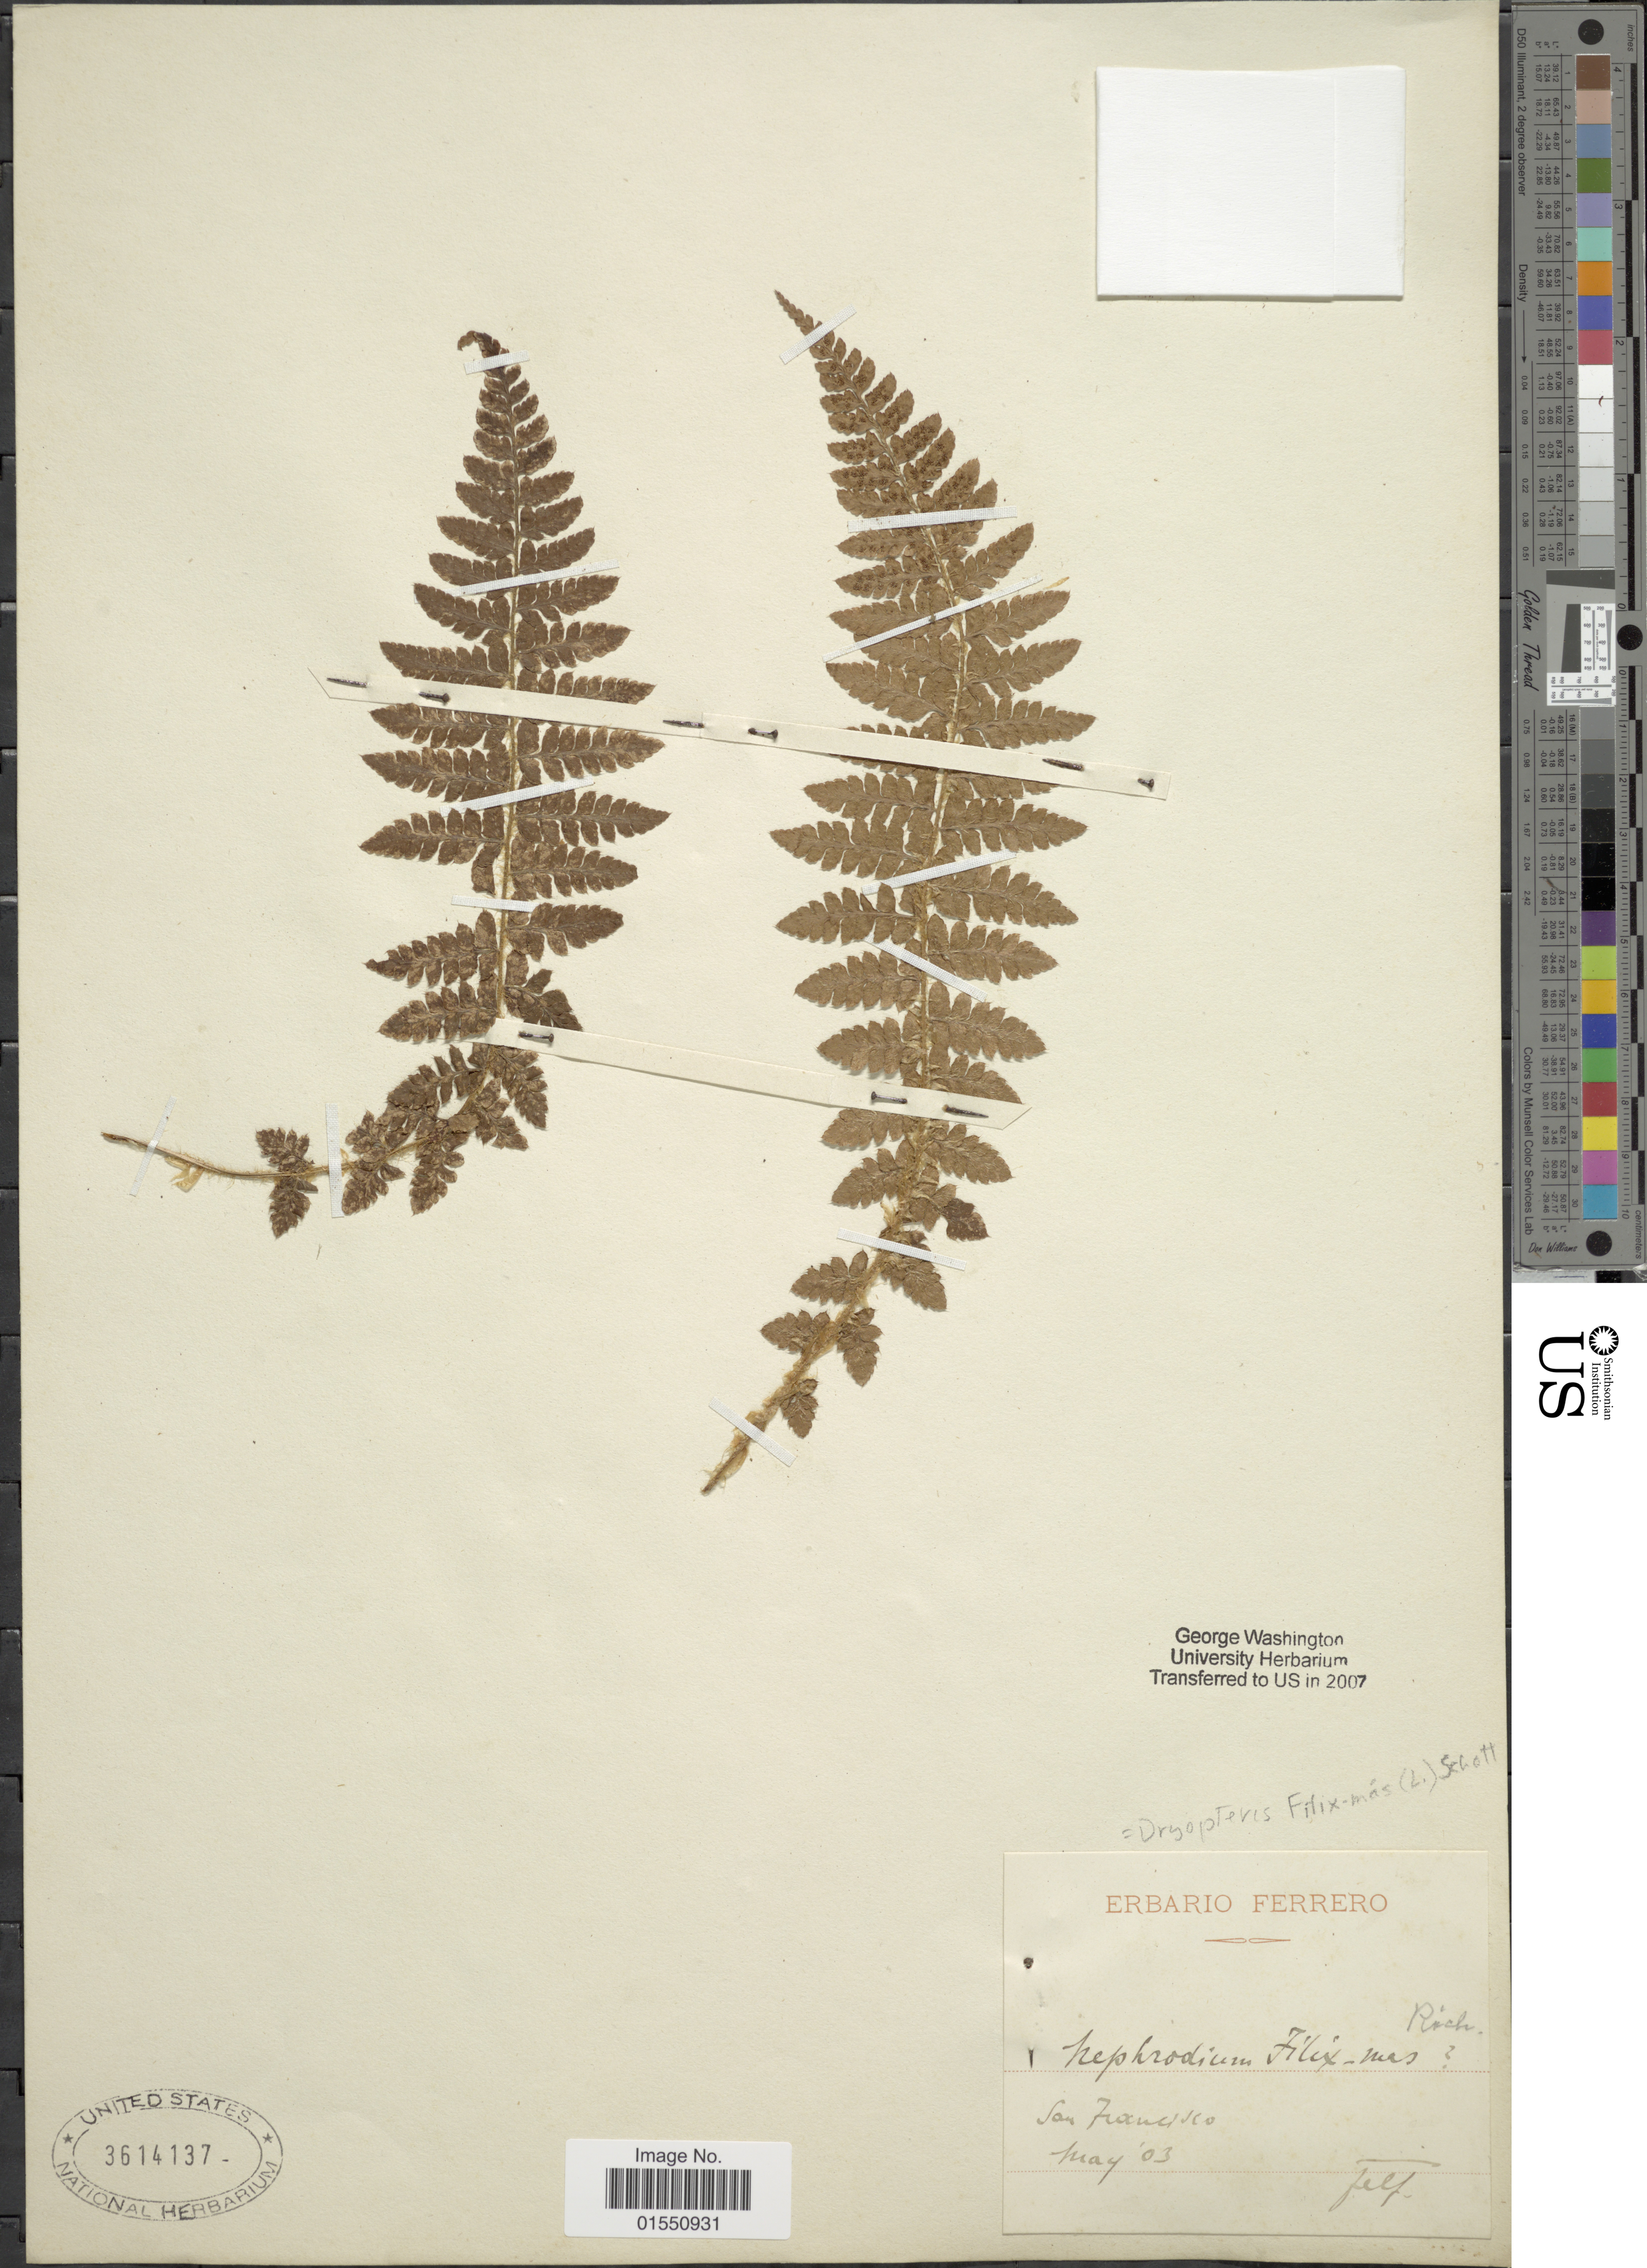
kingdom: Plantae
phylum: Tracheophyta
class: Polypodiopsida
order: Polypodiales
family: Dryopteridaceae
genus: Dryopteris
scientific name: Dryopteris filix-mas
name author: (L.) Schott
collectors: F. Ferrero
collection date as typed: Transcribed d/m/y: /5/3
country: United States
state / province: California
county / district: San Francisco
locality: San Francisco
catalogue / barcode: US 3614137